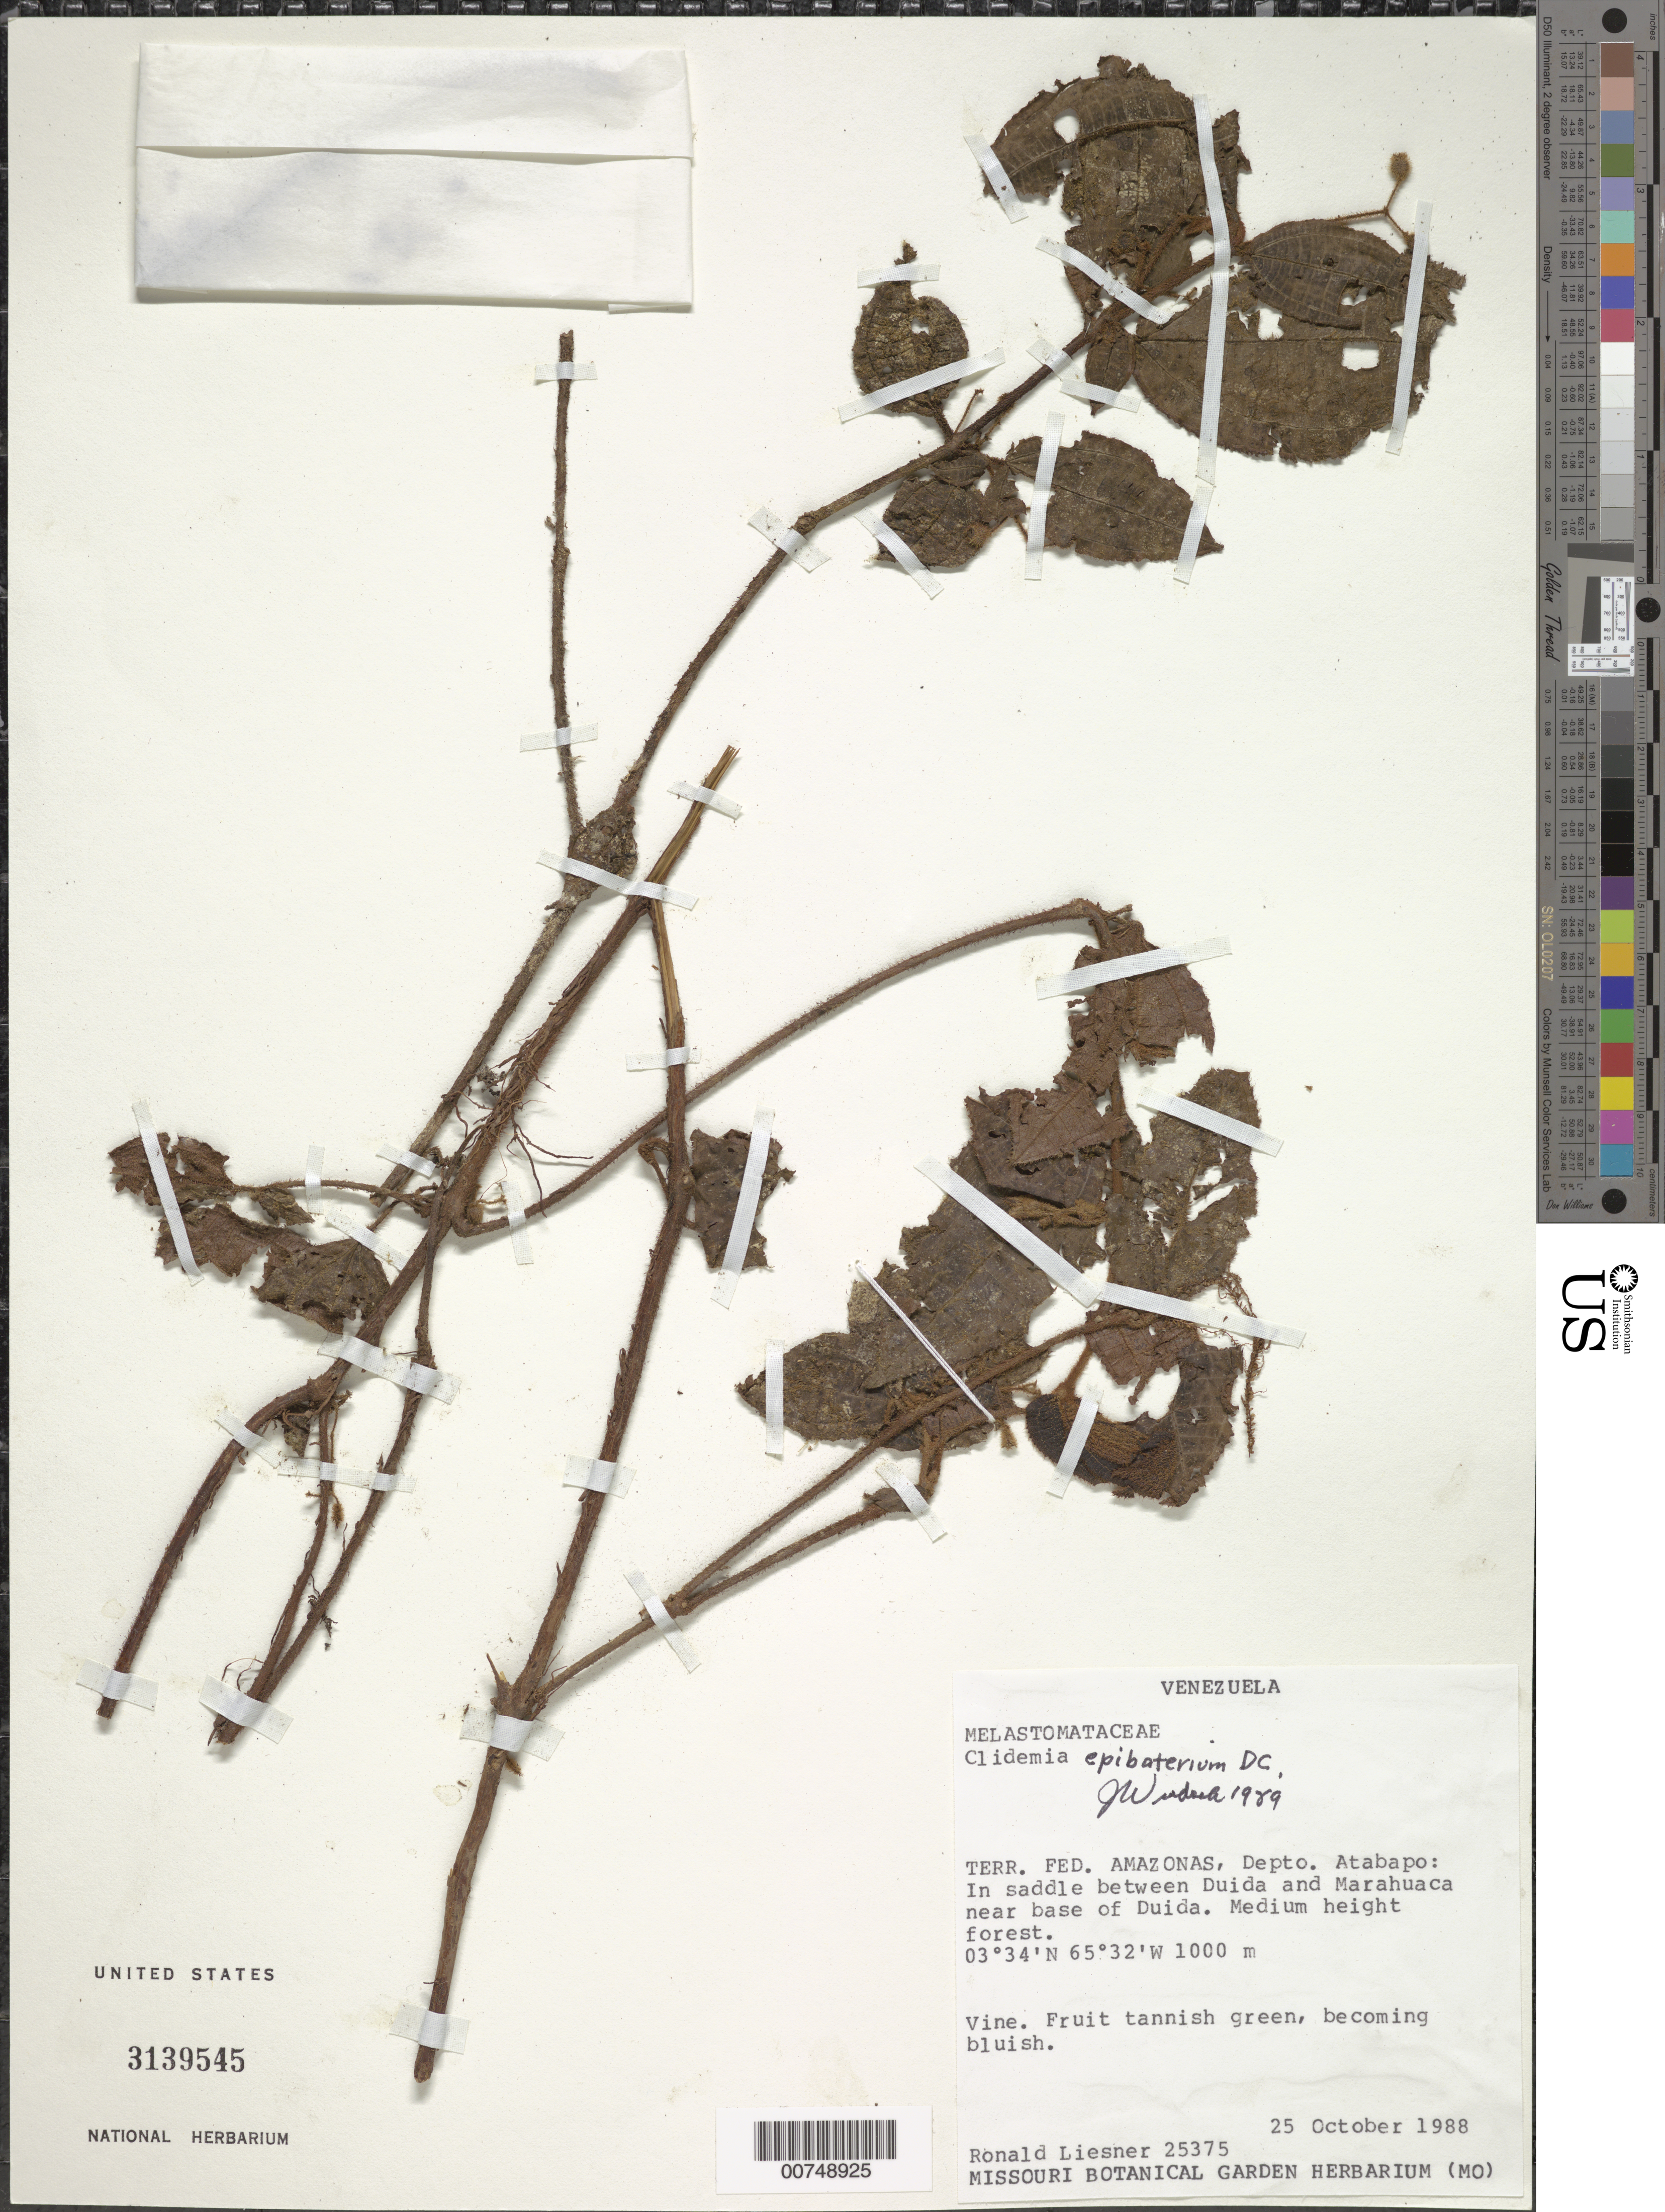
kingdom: Plantae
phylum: Tracheophyta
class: Magnoliopsida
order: Myrtales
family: Melastomataceae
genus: Clidemia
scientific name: Clidemia epibaterium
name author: DC.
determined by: Wurdack, John J., (US), US (UNITED STATES)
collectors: R. L. Liesner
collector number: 25375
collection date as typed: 25-Oct-88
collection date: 1988-10-25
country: Venezuela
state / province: Amazonas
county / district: Atabapo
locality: Duida, near base; saddle between Duida and Marahuaca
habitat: Medium height forest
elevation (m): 1000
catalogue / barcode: US 3139545